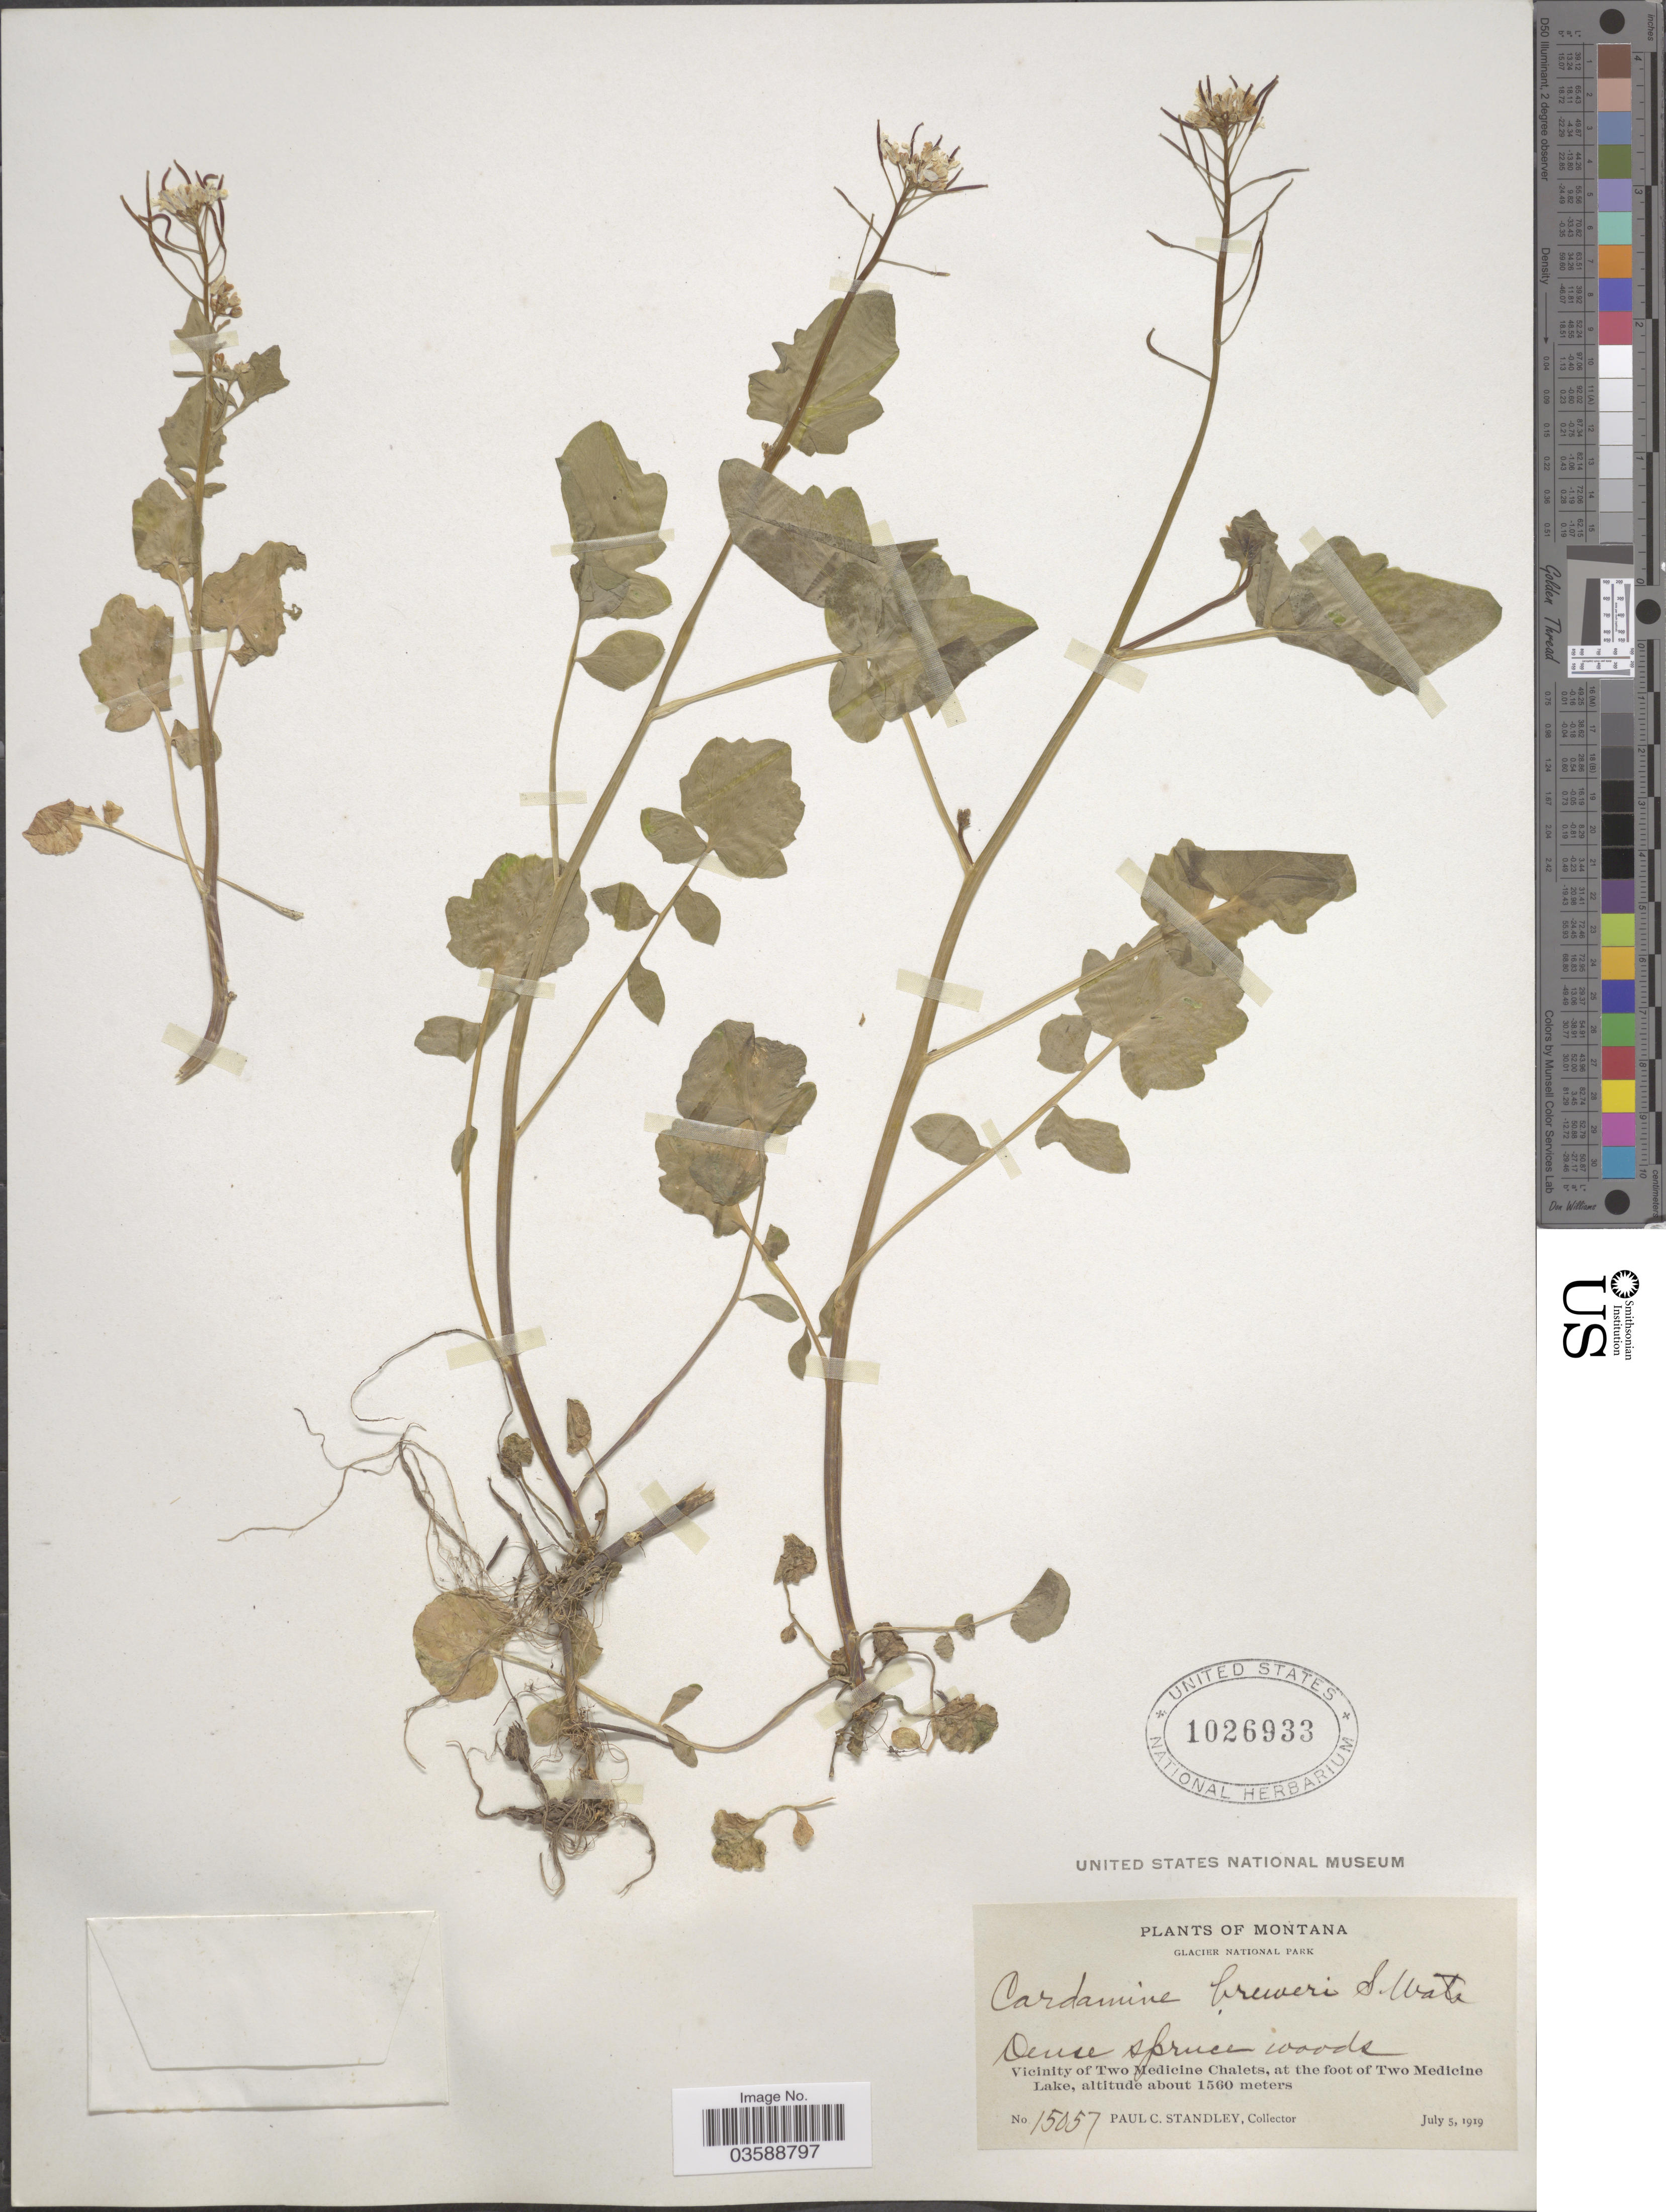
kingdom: Plantae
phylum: Tracheophyta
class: Magnoliopsida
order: Brassicales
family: Brassicaceae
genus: Cardamine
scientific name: Cardamine breweri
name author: S. Watson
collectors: P. C. Standley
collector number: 15057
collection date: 1919-07-05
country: United States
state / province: Montana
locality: Glacier National Park. Vicinity of Two Medicine Chalets, at the foot of Two Medicine Lake.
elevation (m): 1560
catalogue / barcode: US 1026933